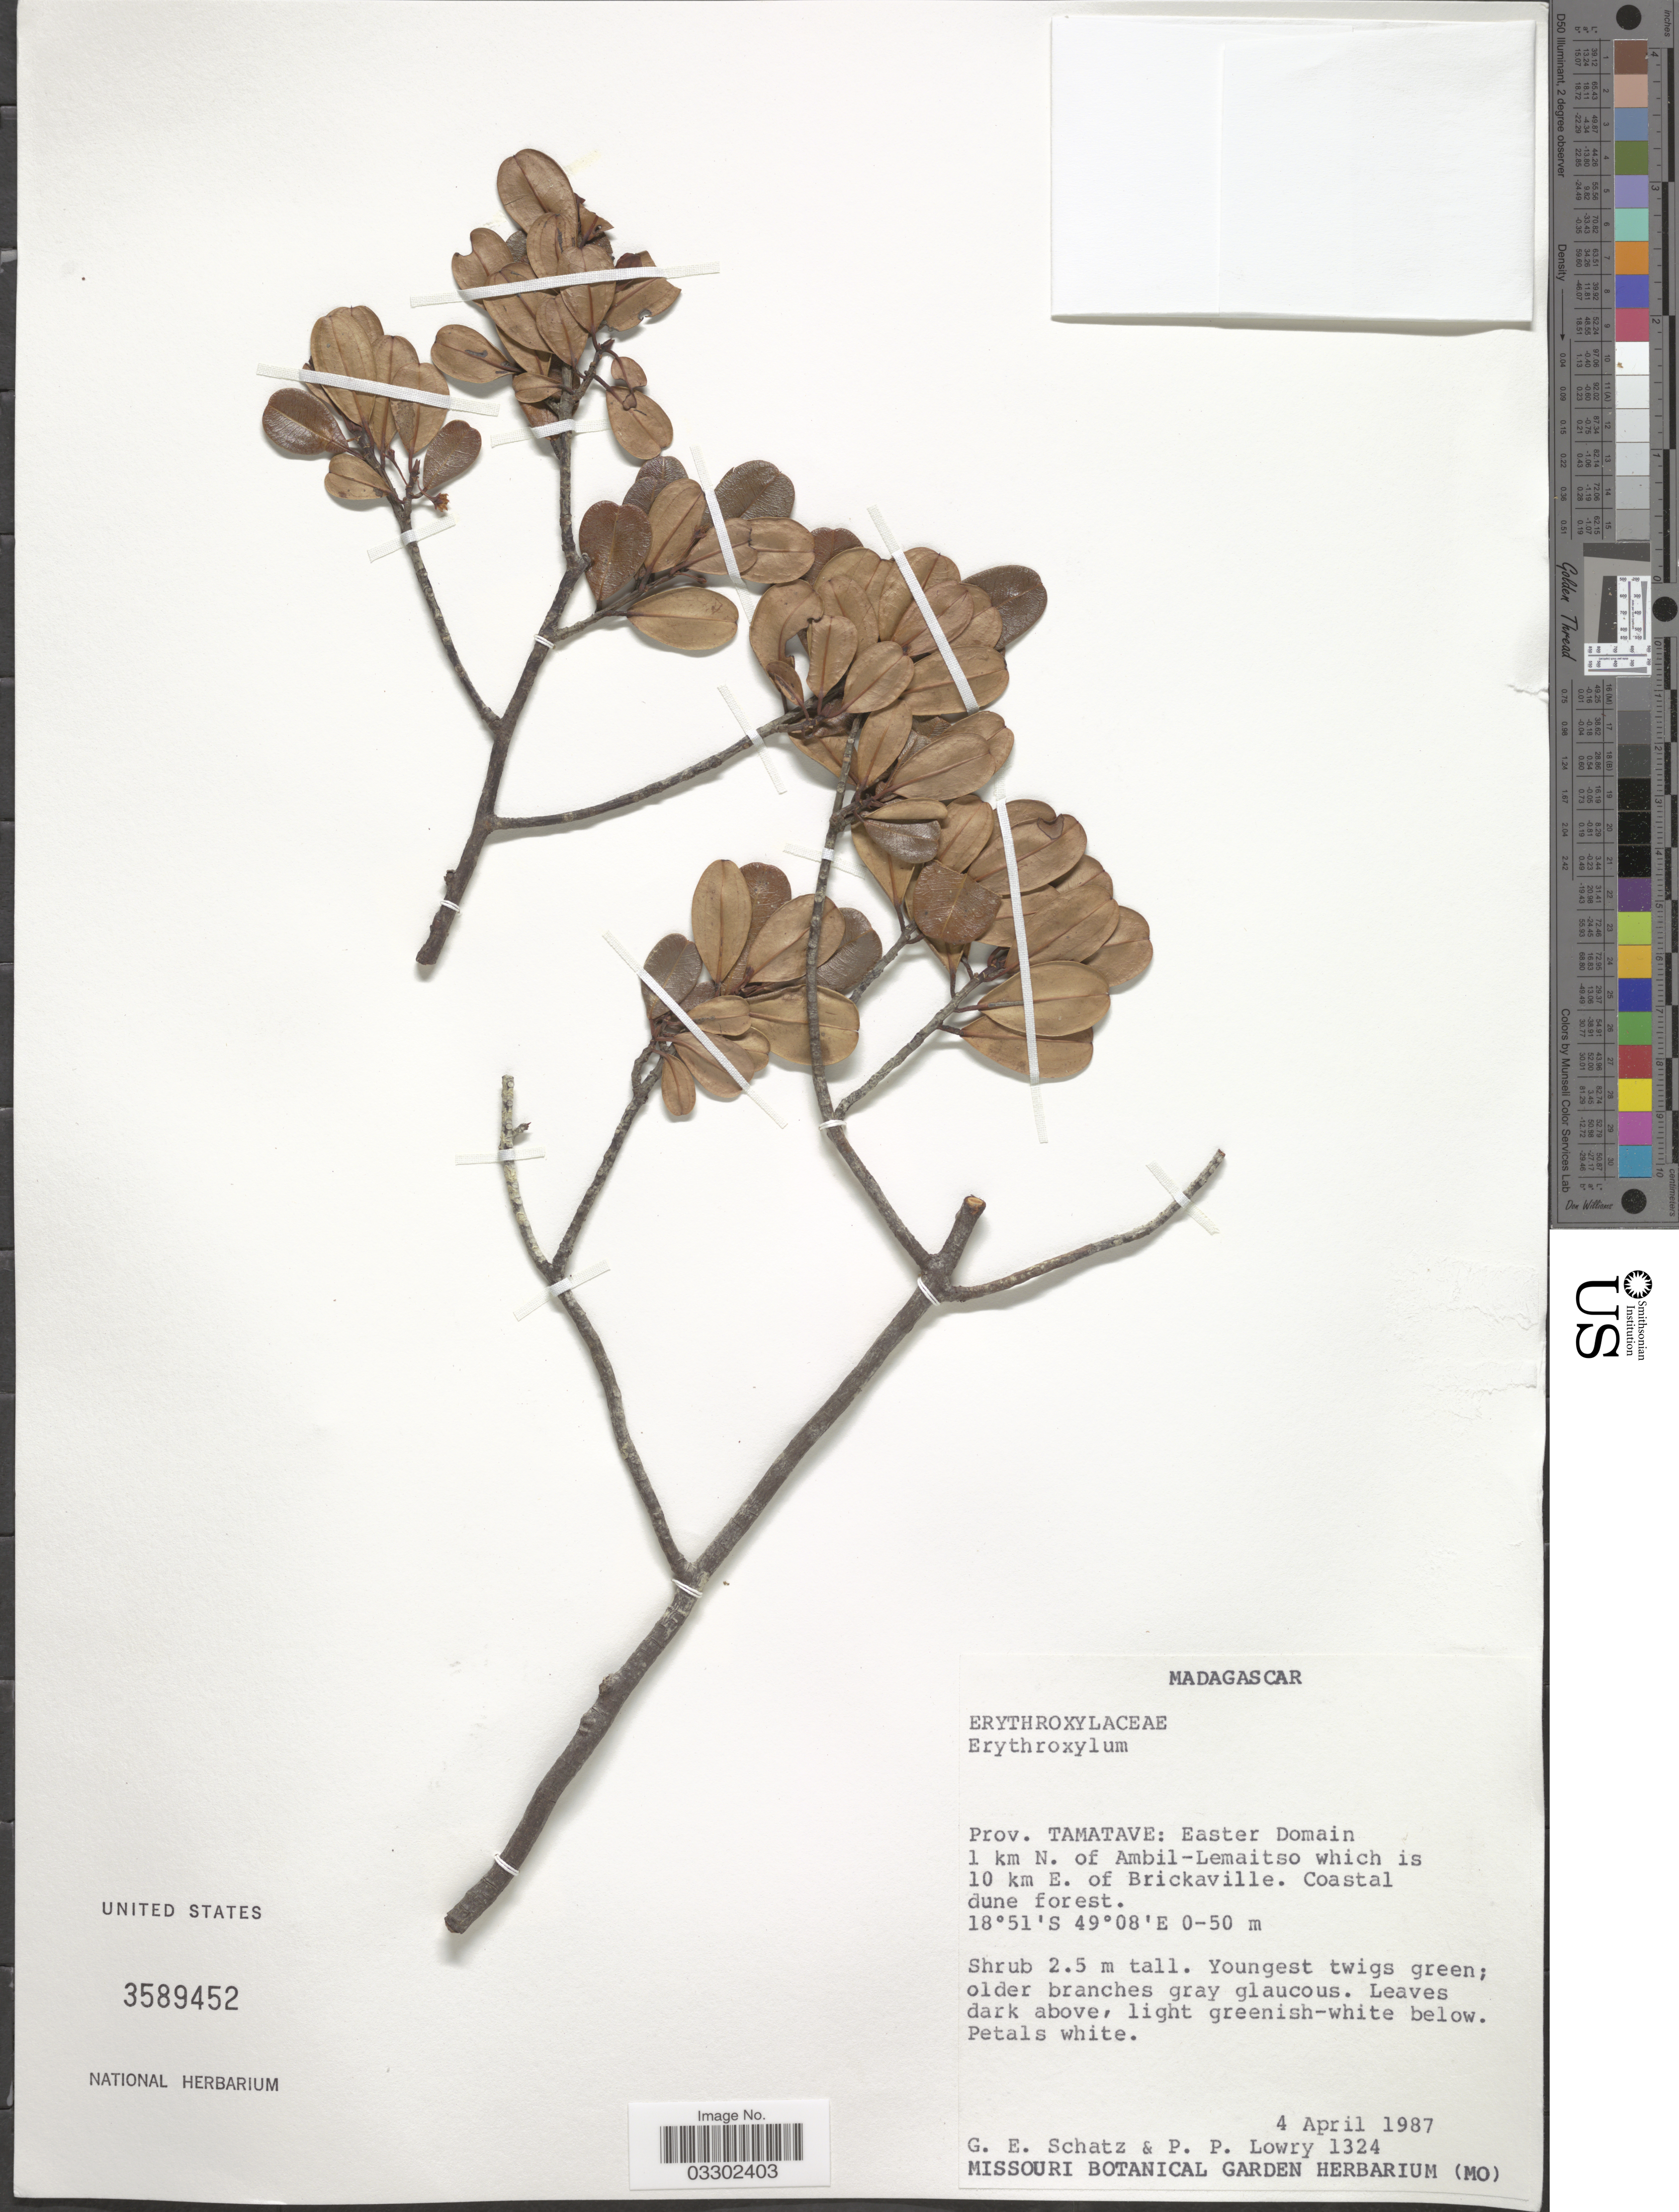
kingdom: Plantae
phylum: Tracheophyta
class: Magnoliopsida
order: Malpighiales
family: Erythroxylaceae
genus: Erythroxylum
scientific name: Erythroxylum sp.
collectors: G. Schatz & P. Lowry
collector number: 1324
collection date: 1987-04-04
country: Madagascar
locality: Prov. Tamatave: Easter Domain 1 km. N. of Ambil-Lemaitso which is 10 km E. of Brickaville.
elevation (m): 0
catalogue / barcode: US 3589452